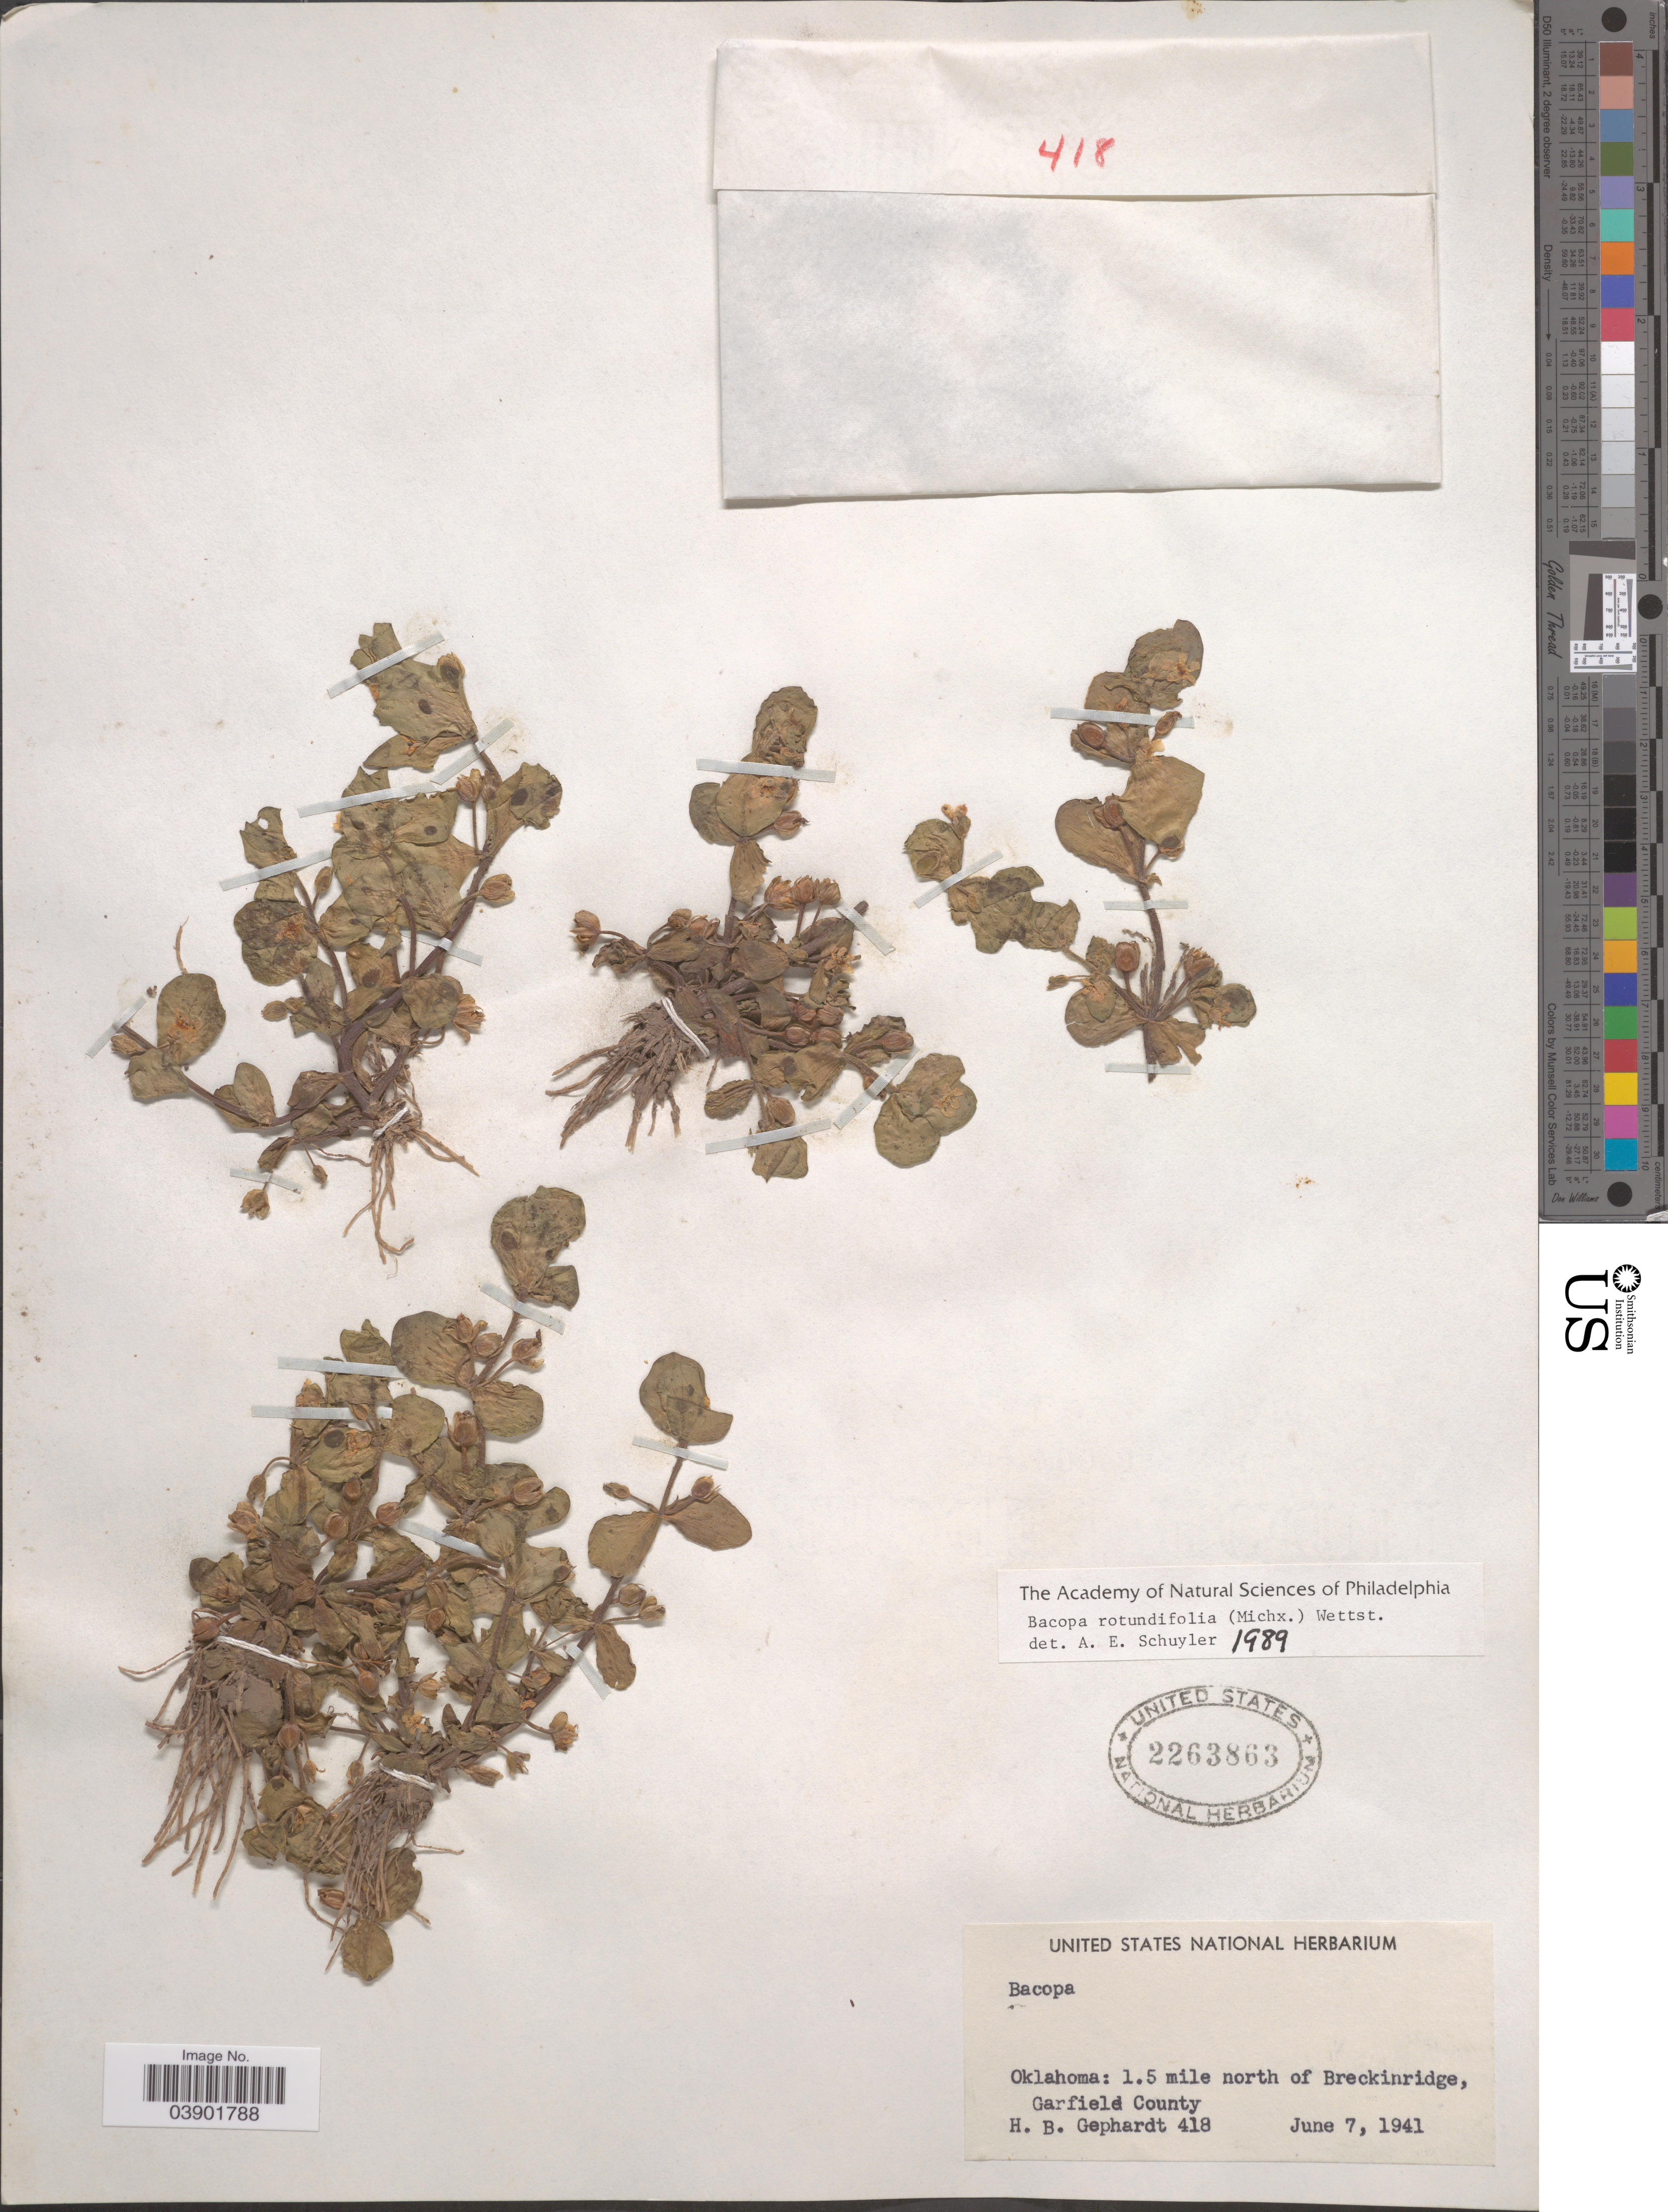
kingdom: Plantae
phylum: Tracheophyta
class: Magnoliopsida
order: Lamiales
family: Plantaginaceae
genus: Bacopa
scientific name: Bacopa rotundifolia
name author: (Michx.) Wettst.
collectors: H. Gephardt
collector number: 418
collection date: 1941-06-07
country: United States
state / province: Oklahoma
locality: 1.5 miles north of Breckinridge, Garfield County.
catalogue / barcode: US 2263863